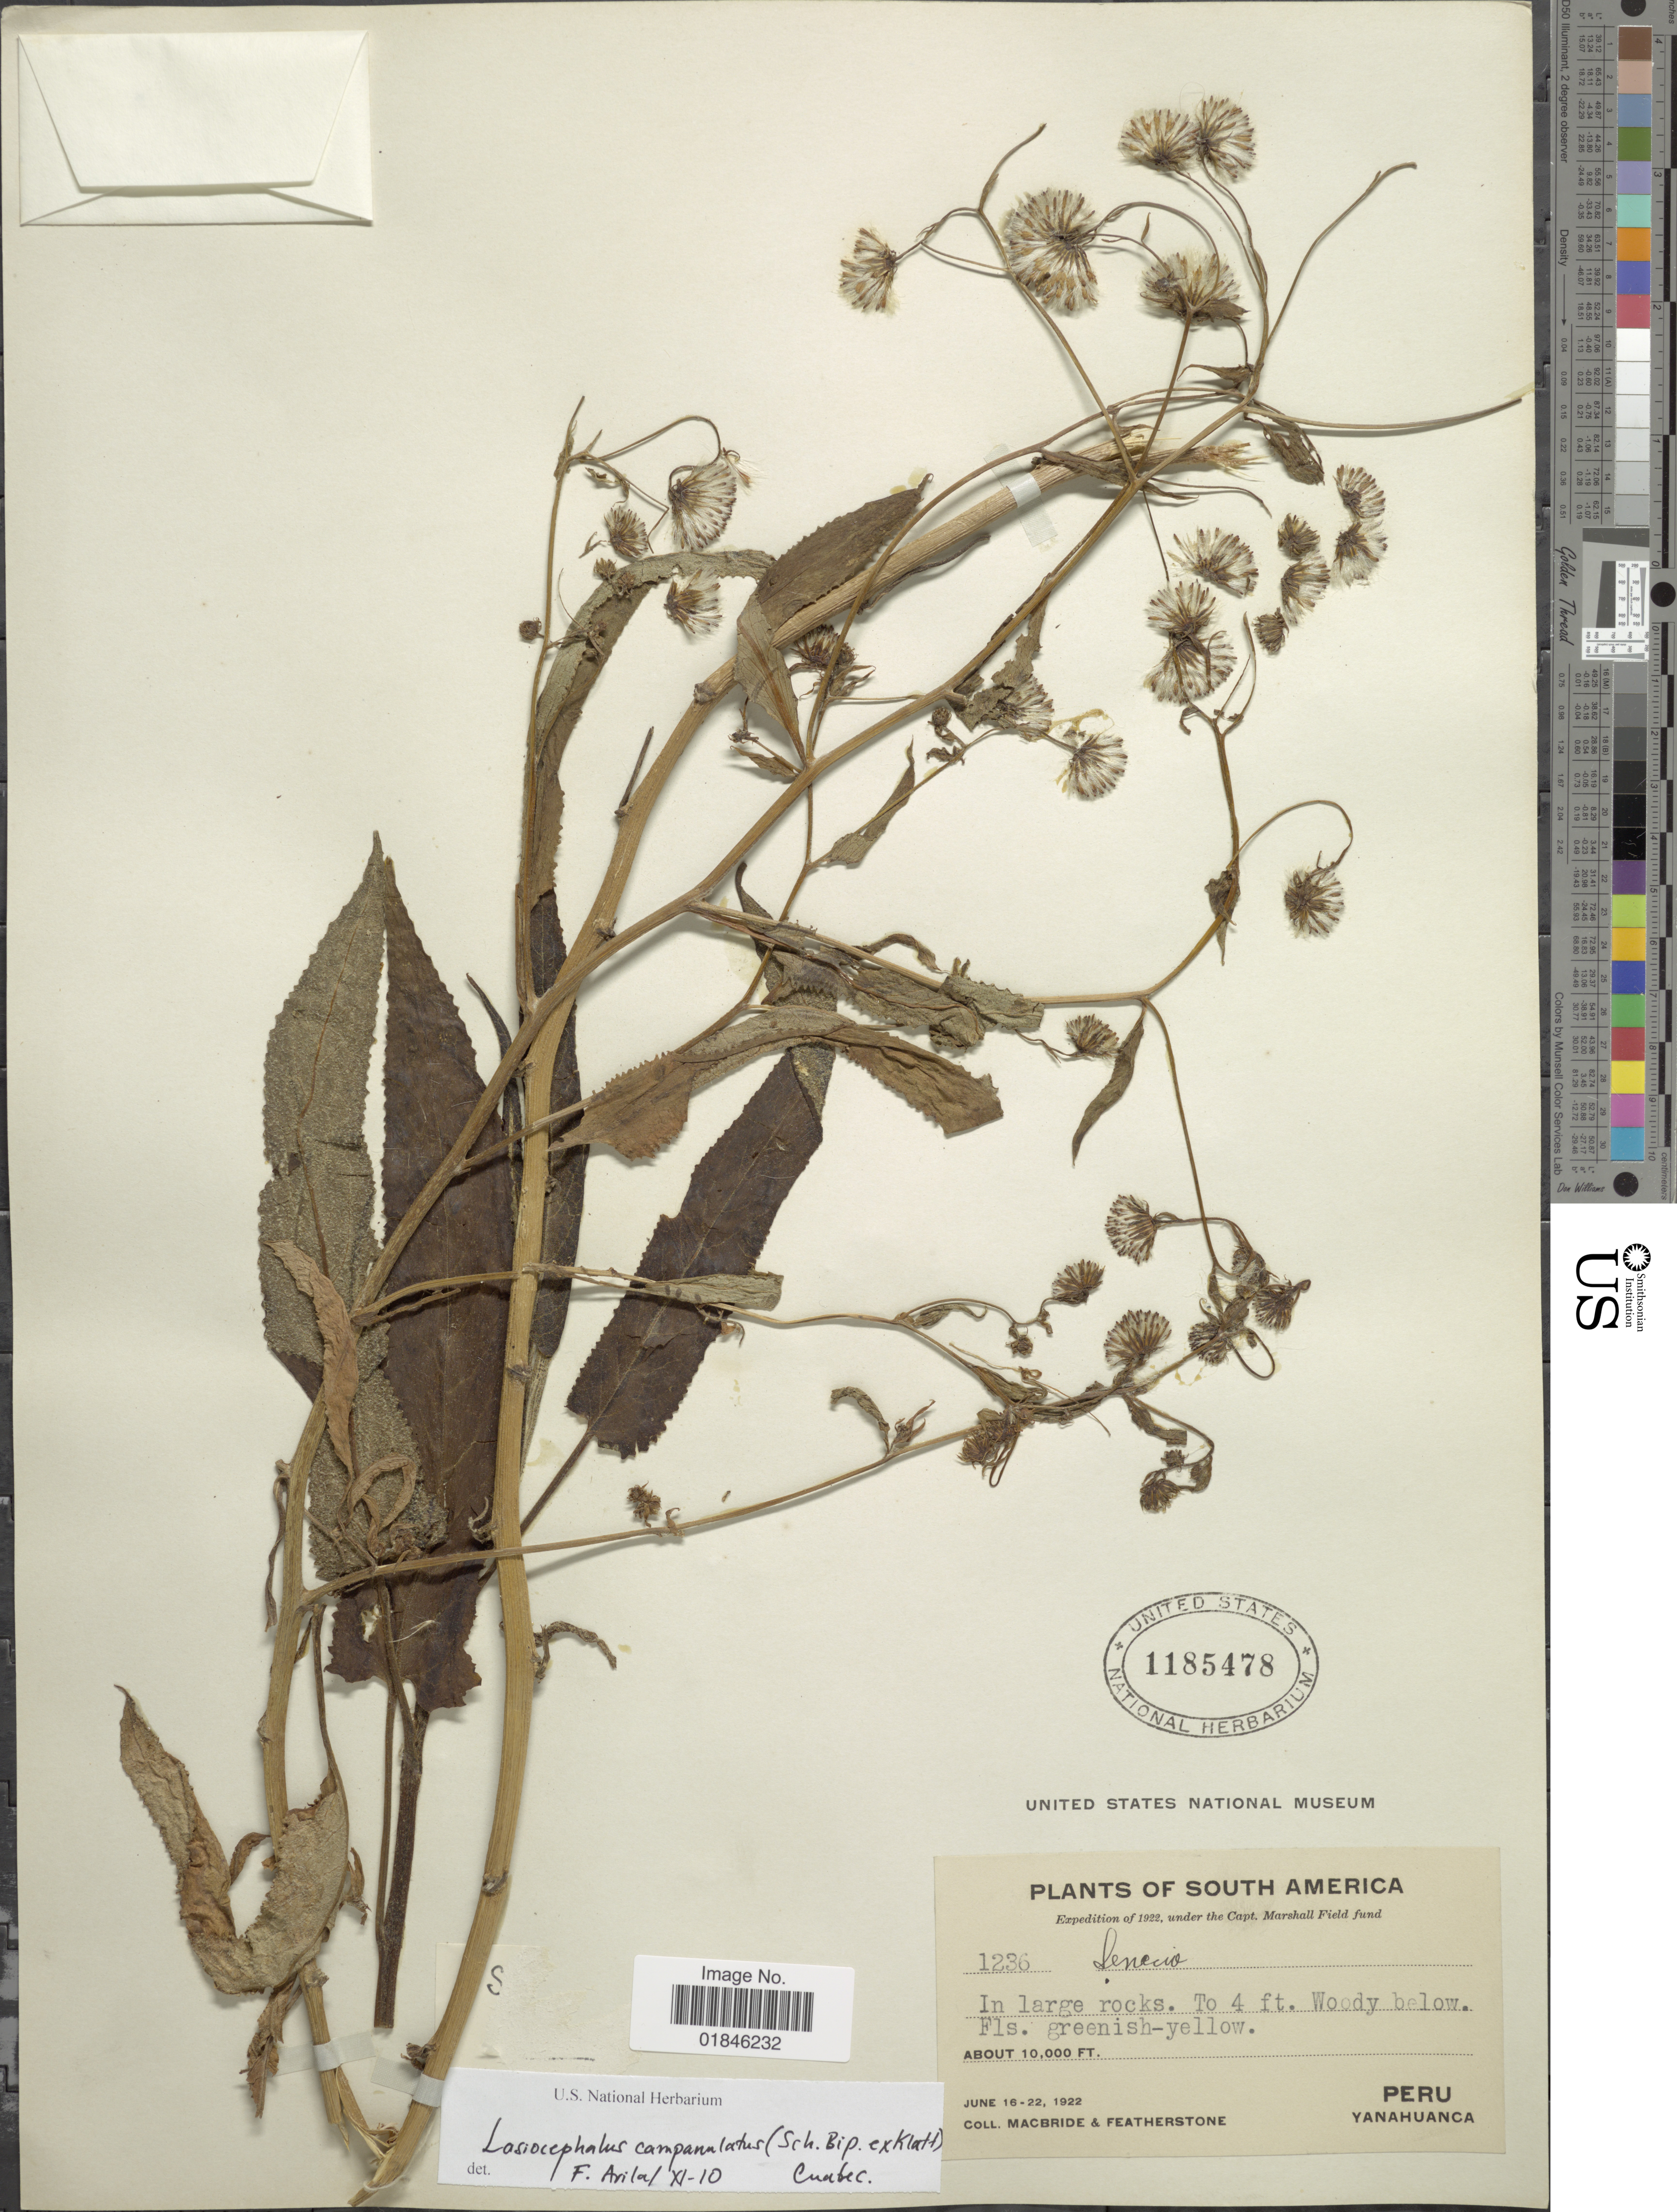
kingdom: Plantae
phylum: Tracheophyta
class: Magnoliopsida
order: Asterales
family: Asteraceae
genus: Senecio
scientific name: Senecio patens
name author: (Kunth) DC.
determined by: Salomon, Luciana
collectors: Macbride, -- & -. Featherstone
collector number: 1236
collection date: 1922-06-16/1922-06-22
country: Peru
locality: Peru. Yanahuanca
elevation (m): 3048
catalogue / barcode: US 1185478